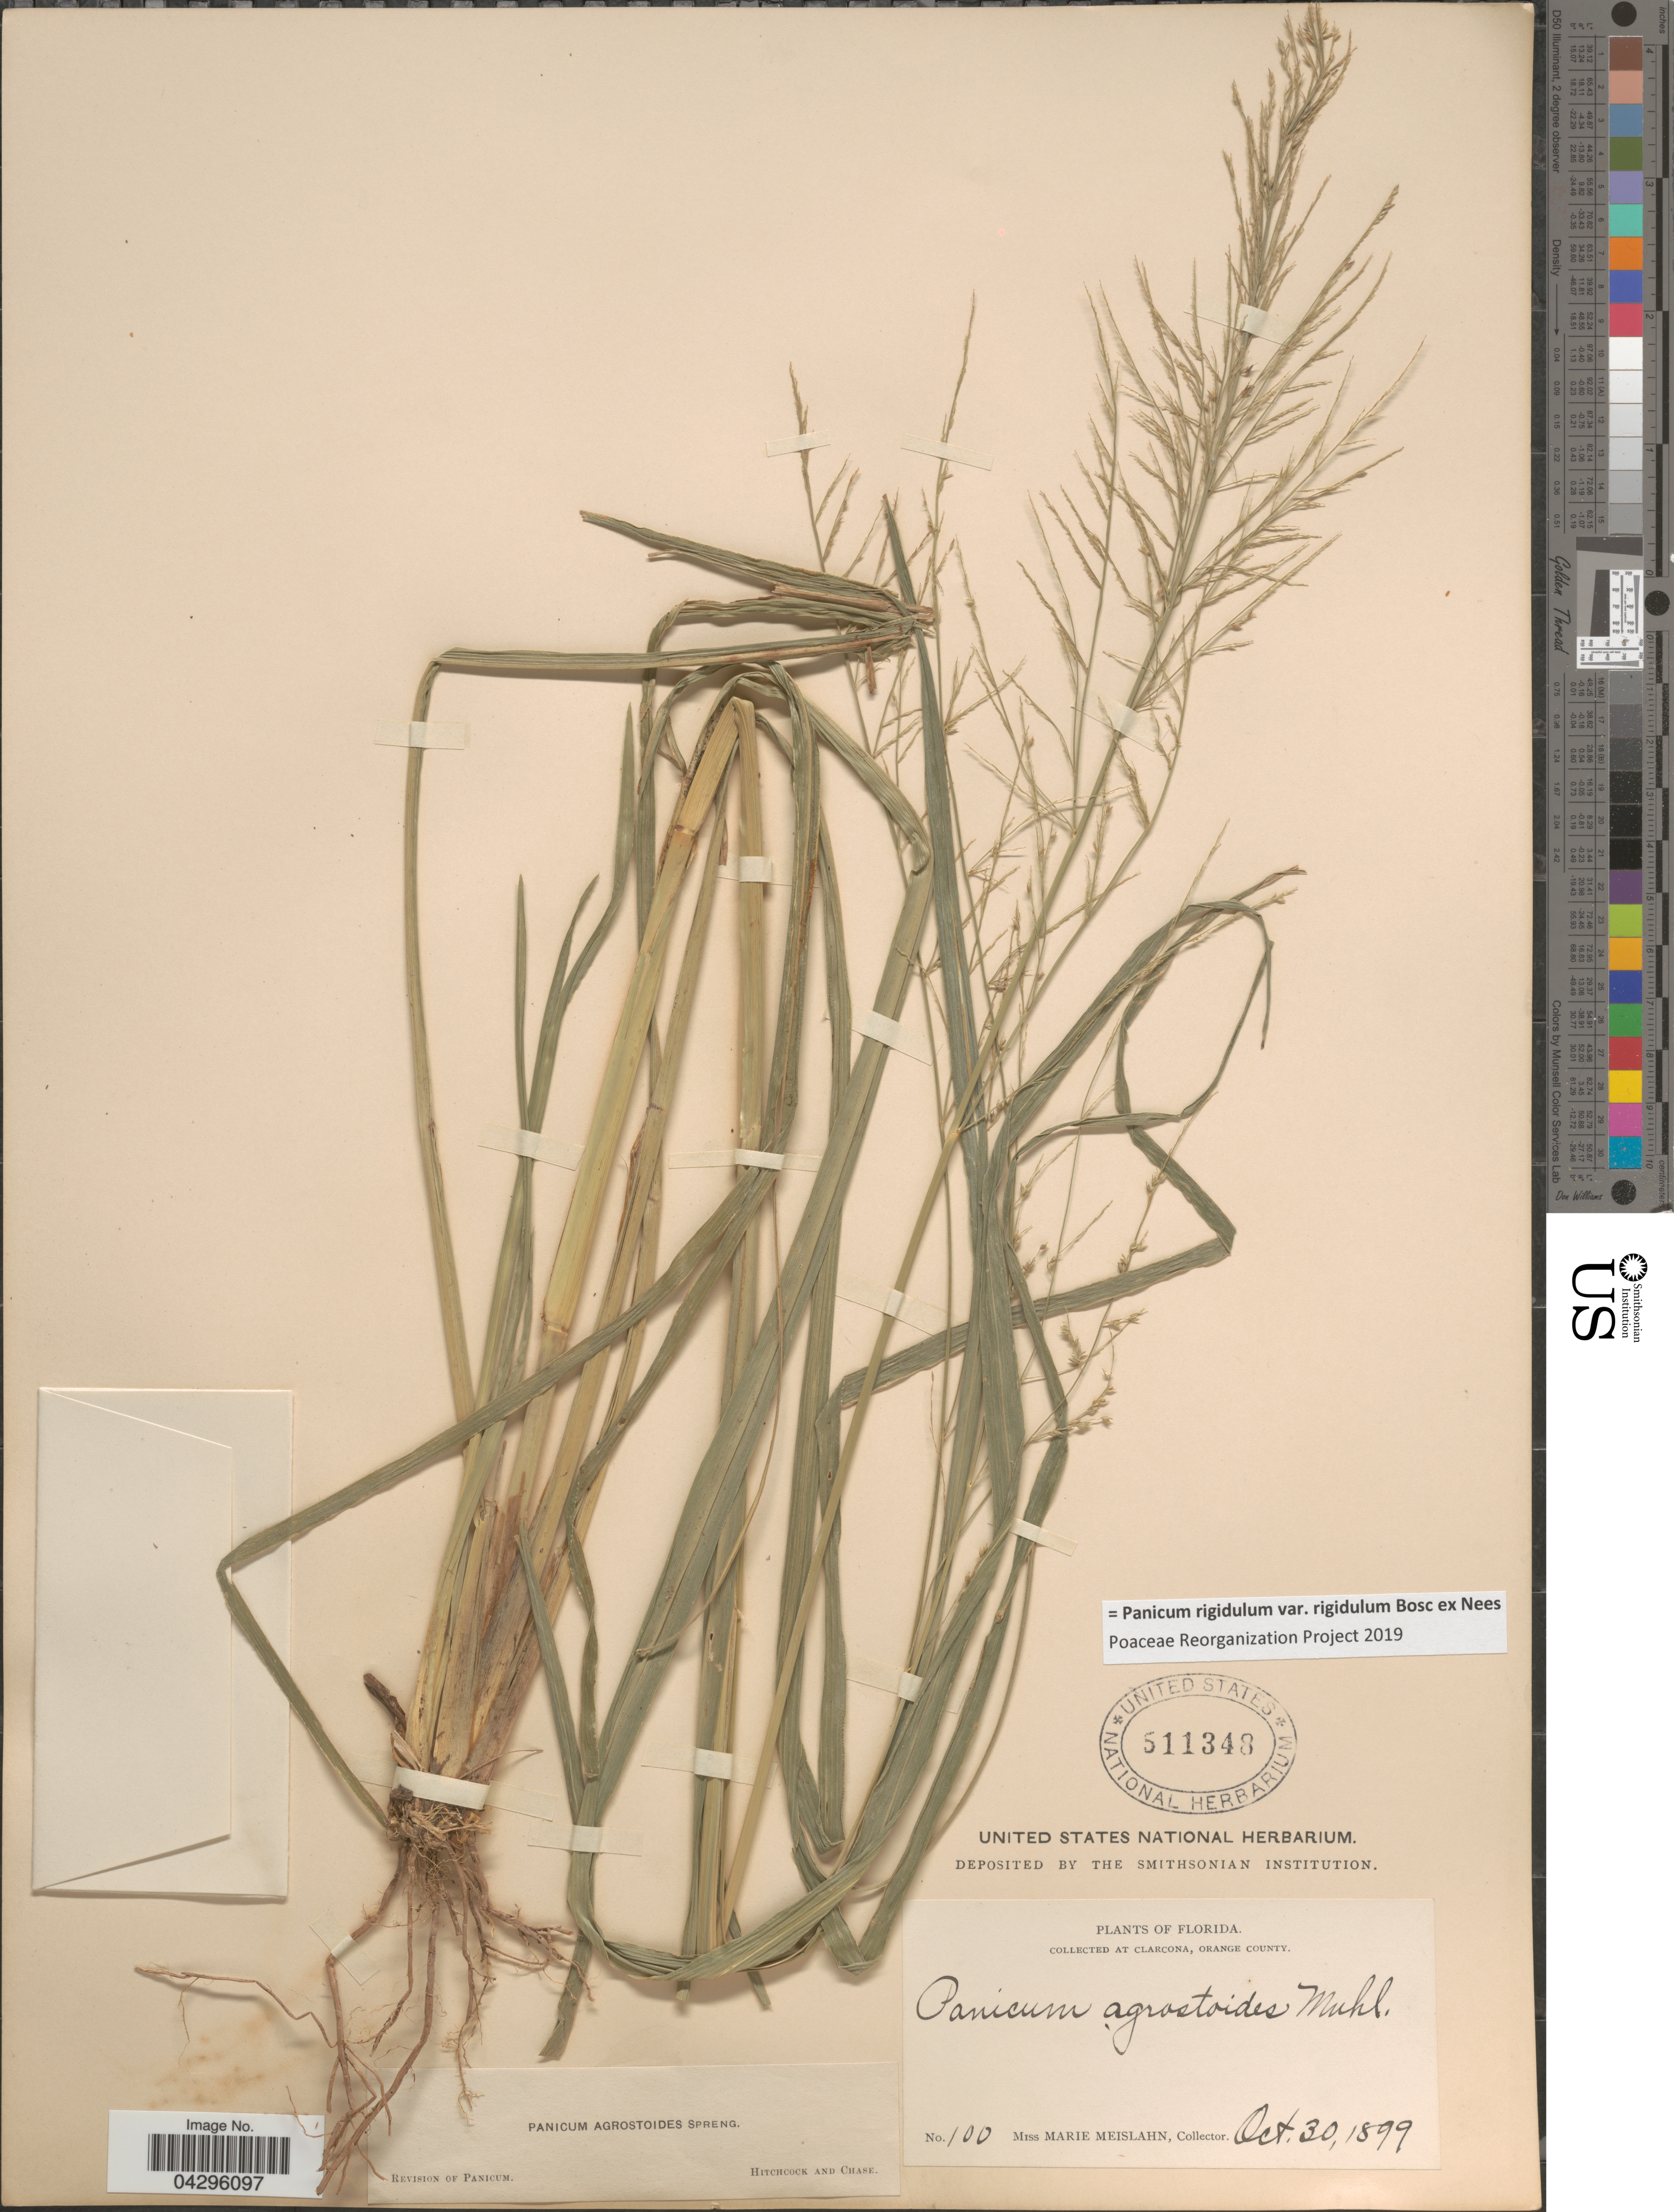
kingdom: Plantae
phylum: Tracheophyta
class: Liliopsida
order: Poales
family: Poaceae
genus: Panicum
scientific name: Panicum rigidulum var. rigidulum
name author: Bosc ex Nees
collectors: M. Meislahn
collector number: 100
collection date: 1899-10-30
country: United States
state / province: Florida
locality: At Clarcona, Orange County.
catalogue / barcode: US 511348